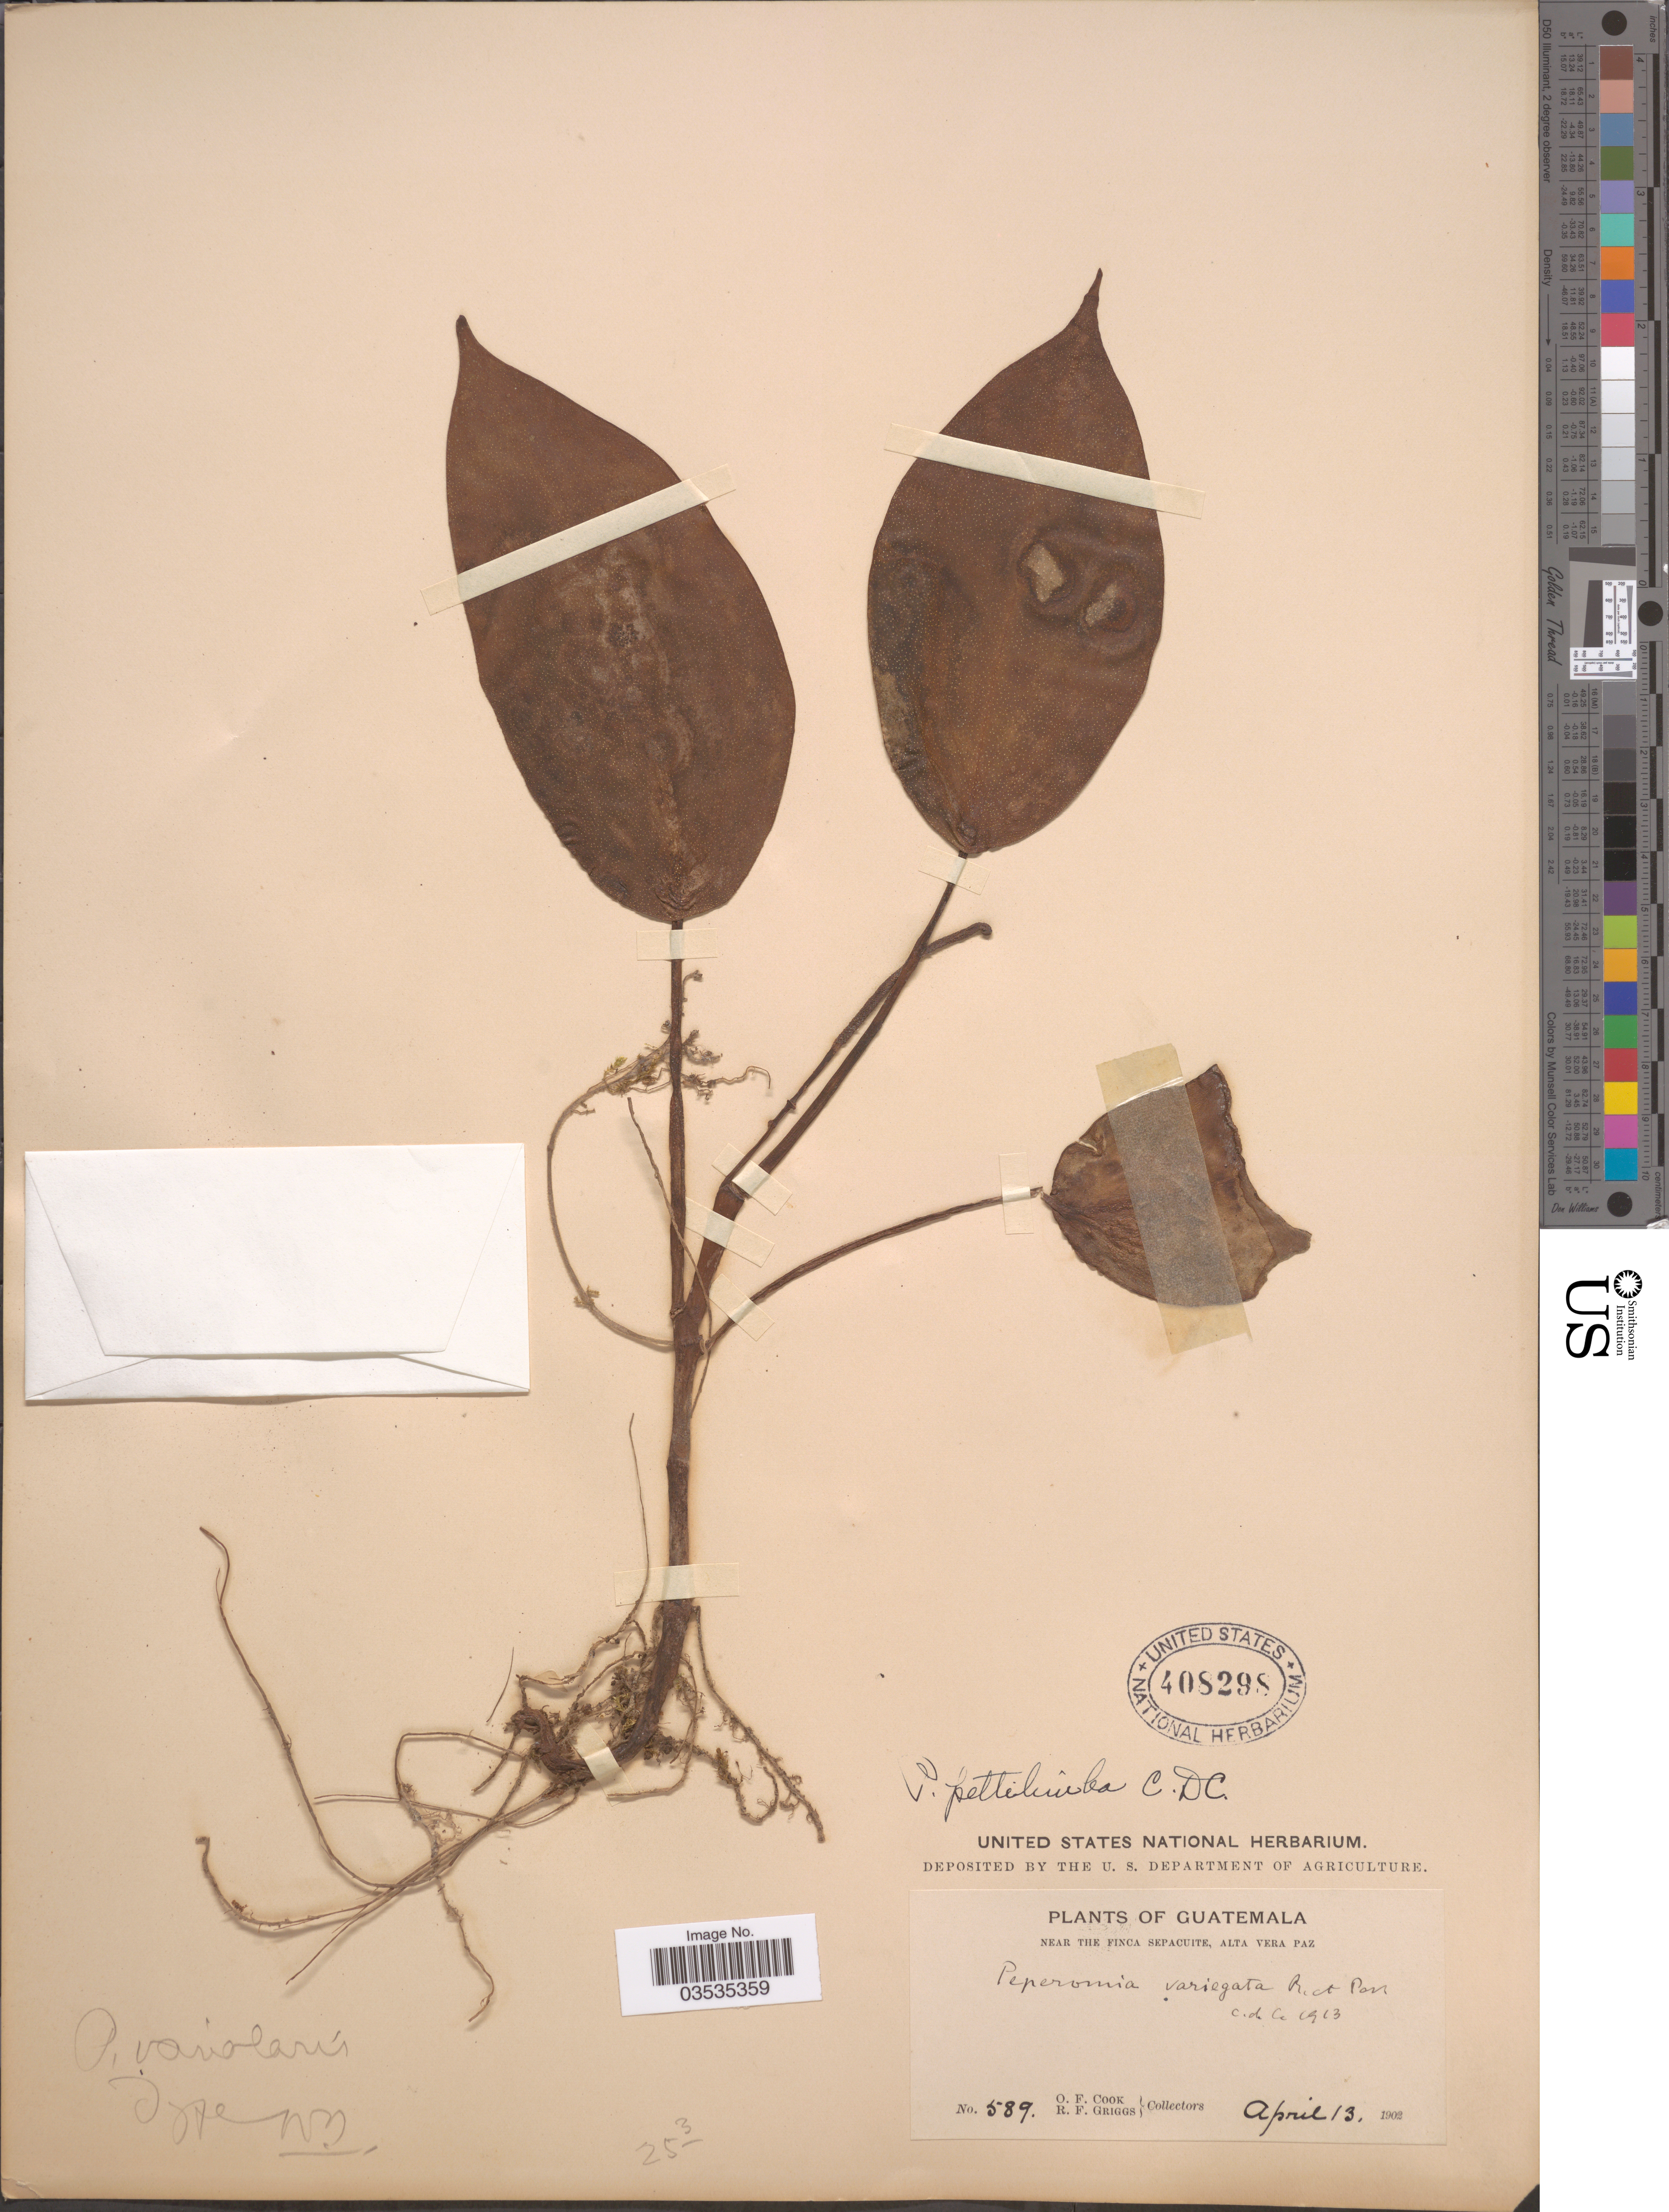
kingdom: Plantae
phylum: Tracheophyta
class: Magnoliopsida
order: Piperales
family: Piperaceae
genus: Peperomia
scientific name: Peperomia pililimba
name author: C. DC.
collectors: O. F. Cook & R. F. Griggs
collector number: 589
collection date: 1902-04-13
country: Guatemala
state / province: Alta Verapaz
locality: Near the Finca Sepacuite, Alta Vera Paz.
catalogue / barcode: US 408298